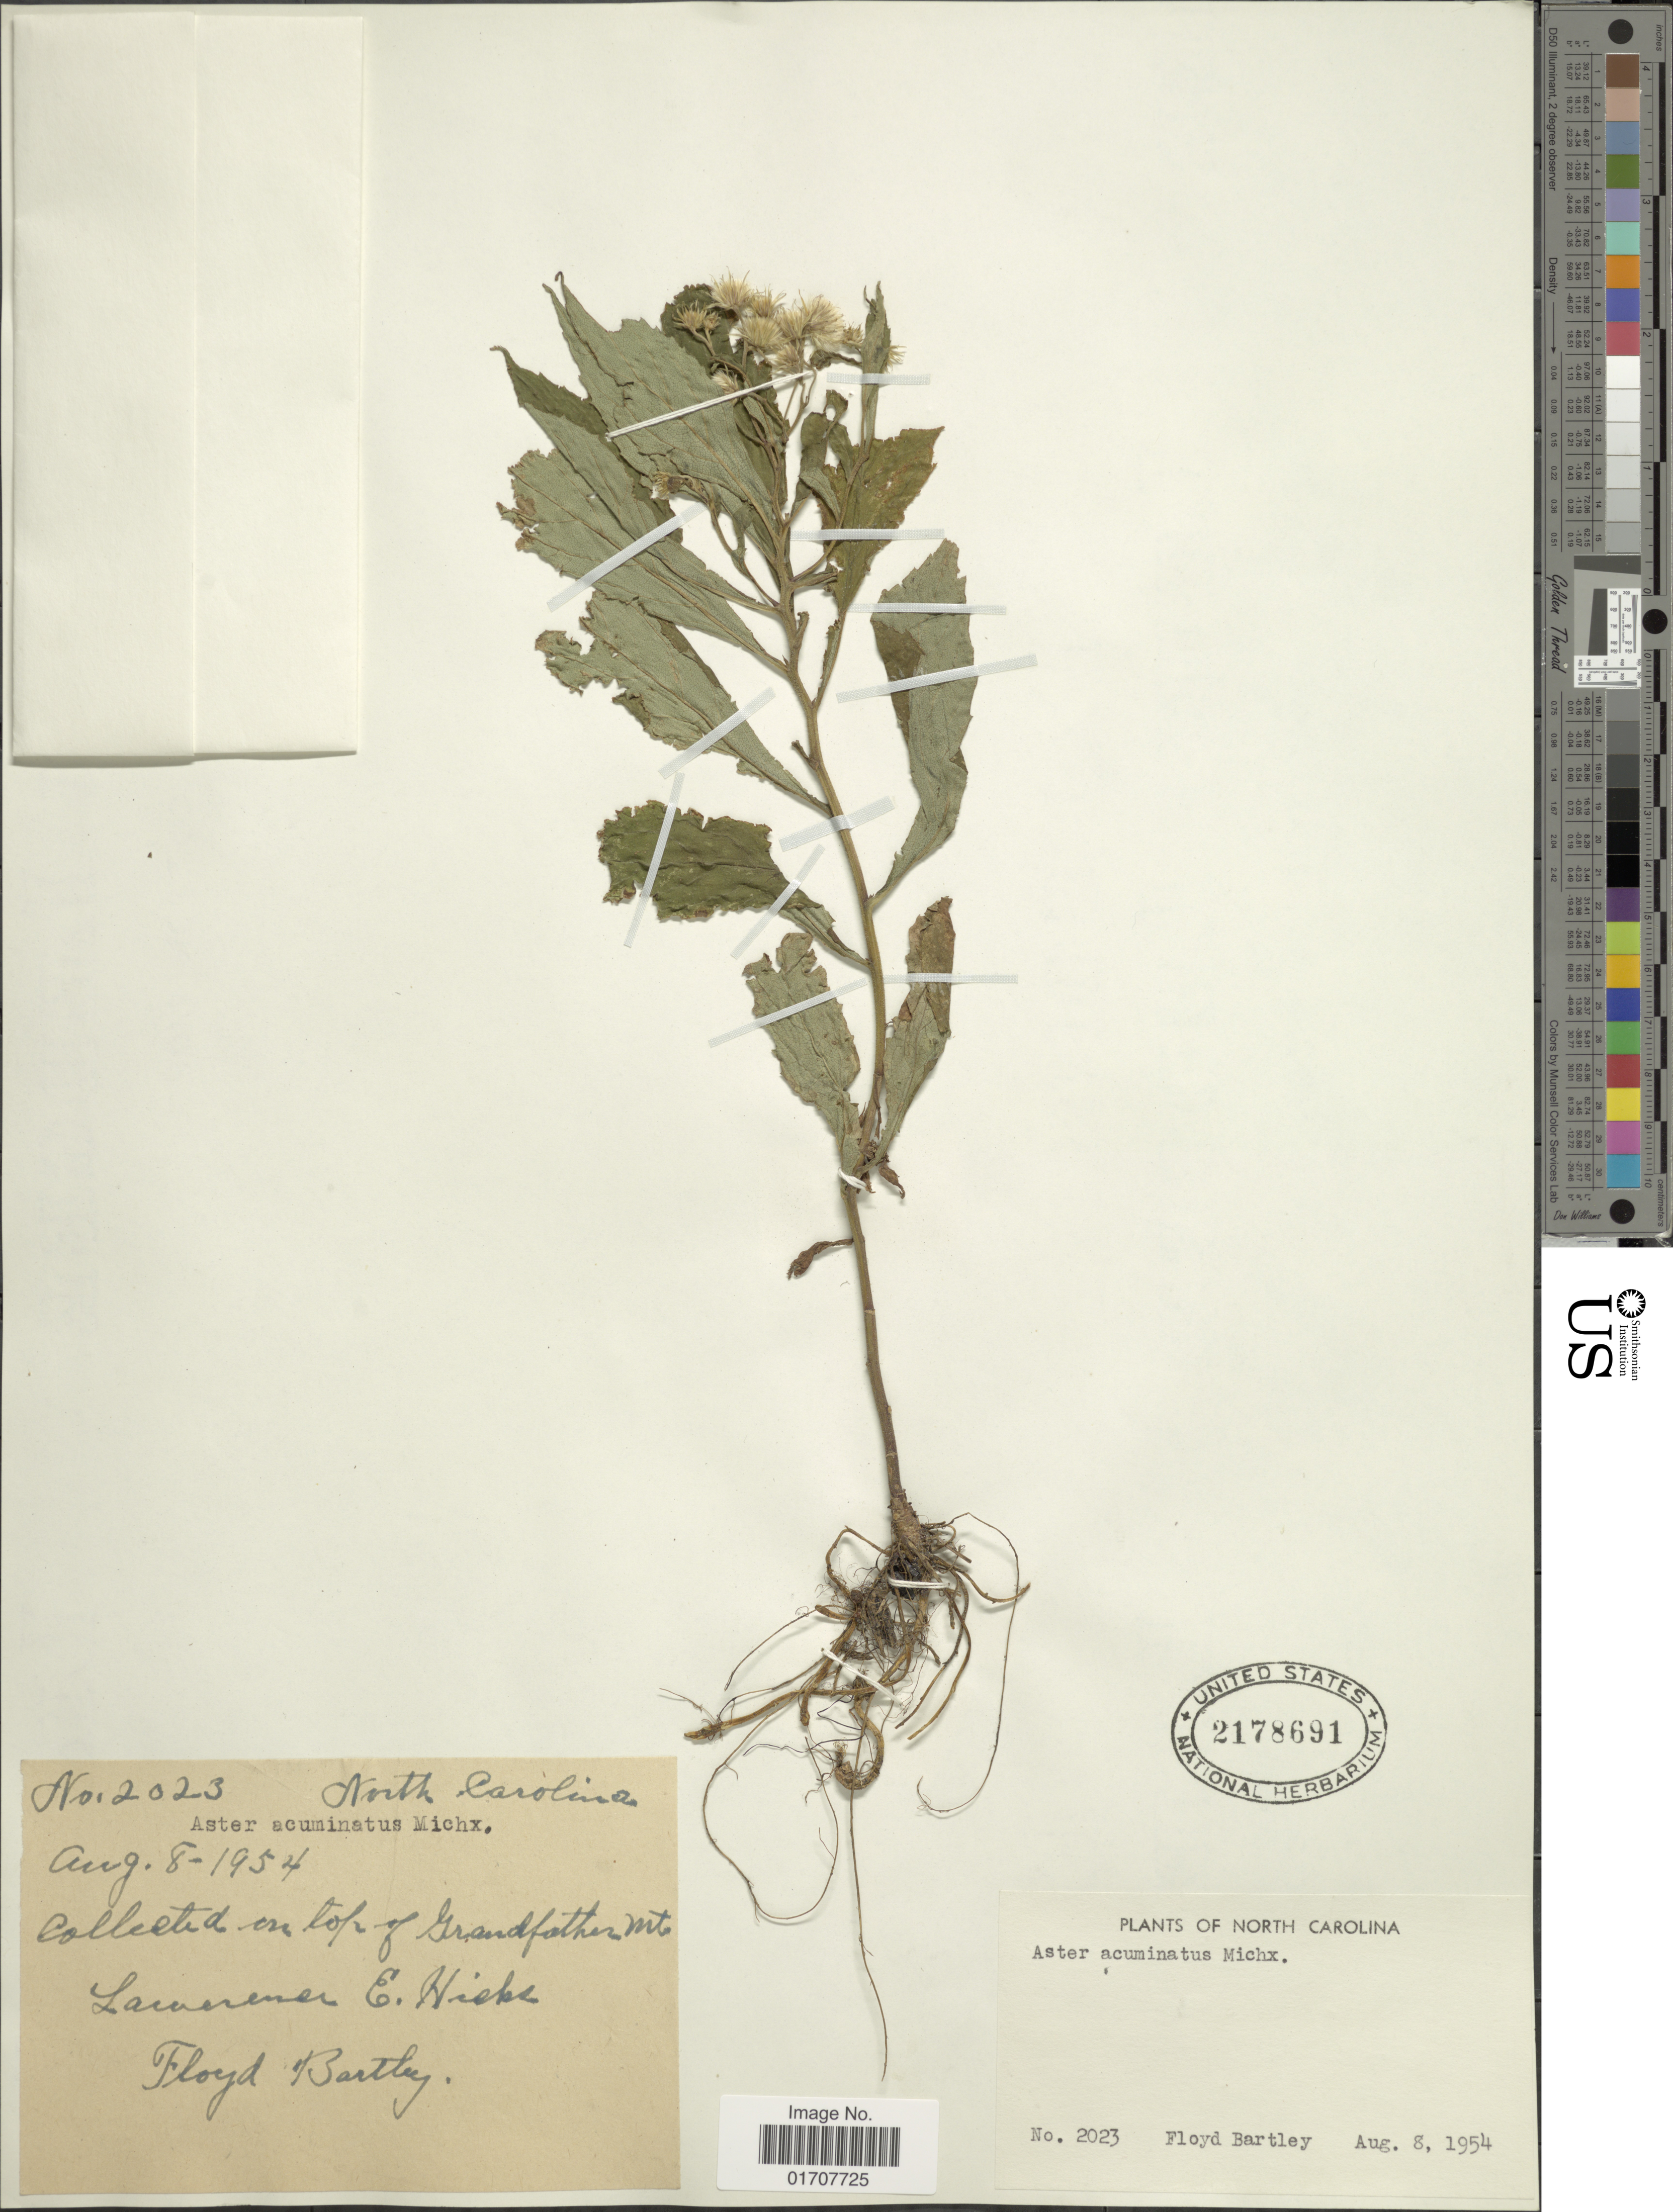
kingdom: Plantae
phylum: Tracheophyta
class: Magnoliopsida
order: Asterales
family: Asteraceae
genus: Oclemena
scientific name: Oclemena acuminata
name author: (Michx.) Greene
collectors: L. E. Hicks & F. Bartley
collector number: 2023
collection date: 1954-08-08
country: United States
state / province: North Carolina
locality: On top of Grandfather Mt.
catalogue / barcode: US 2178691